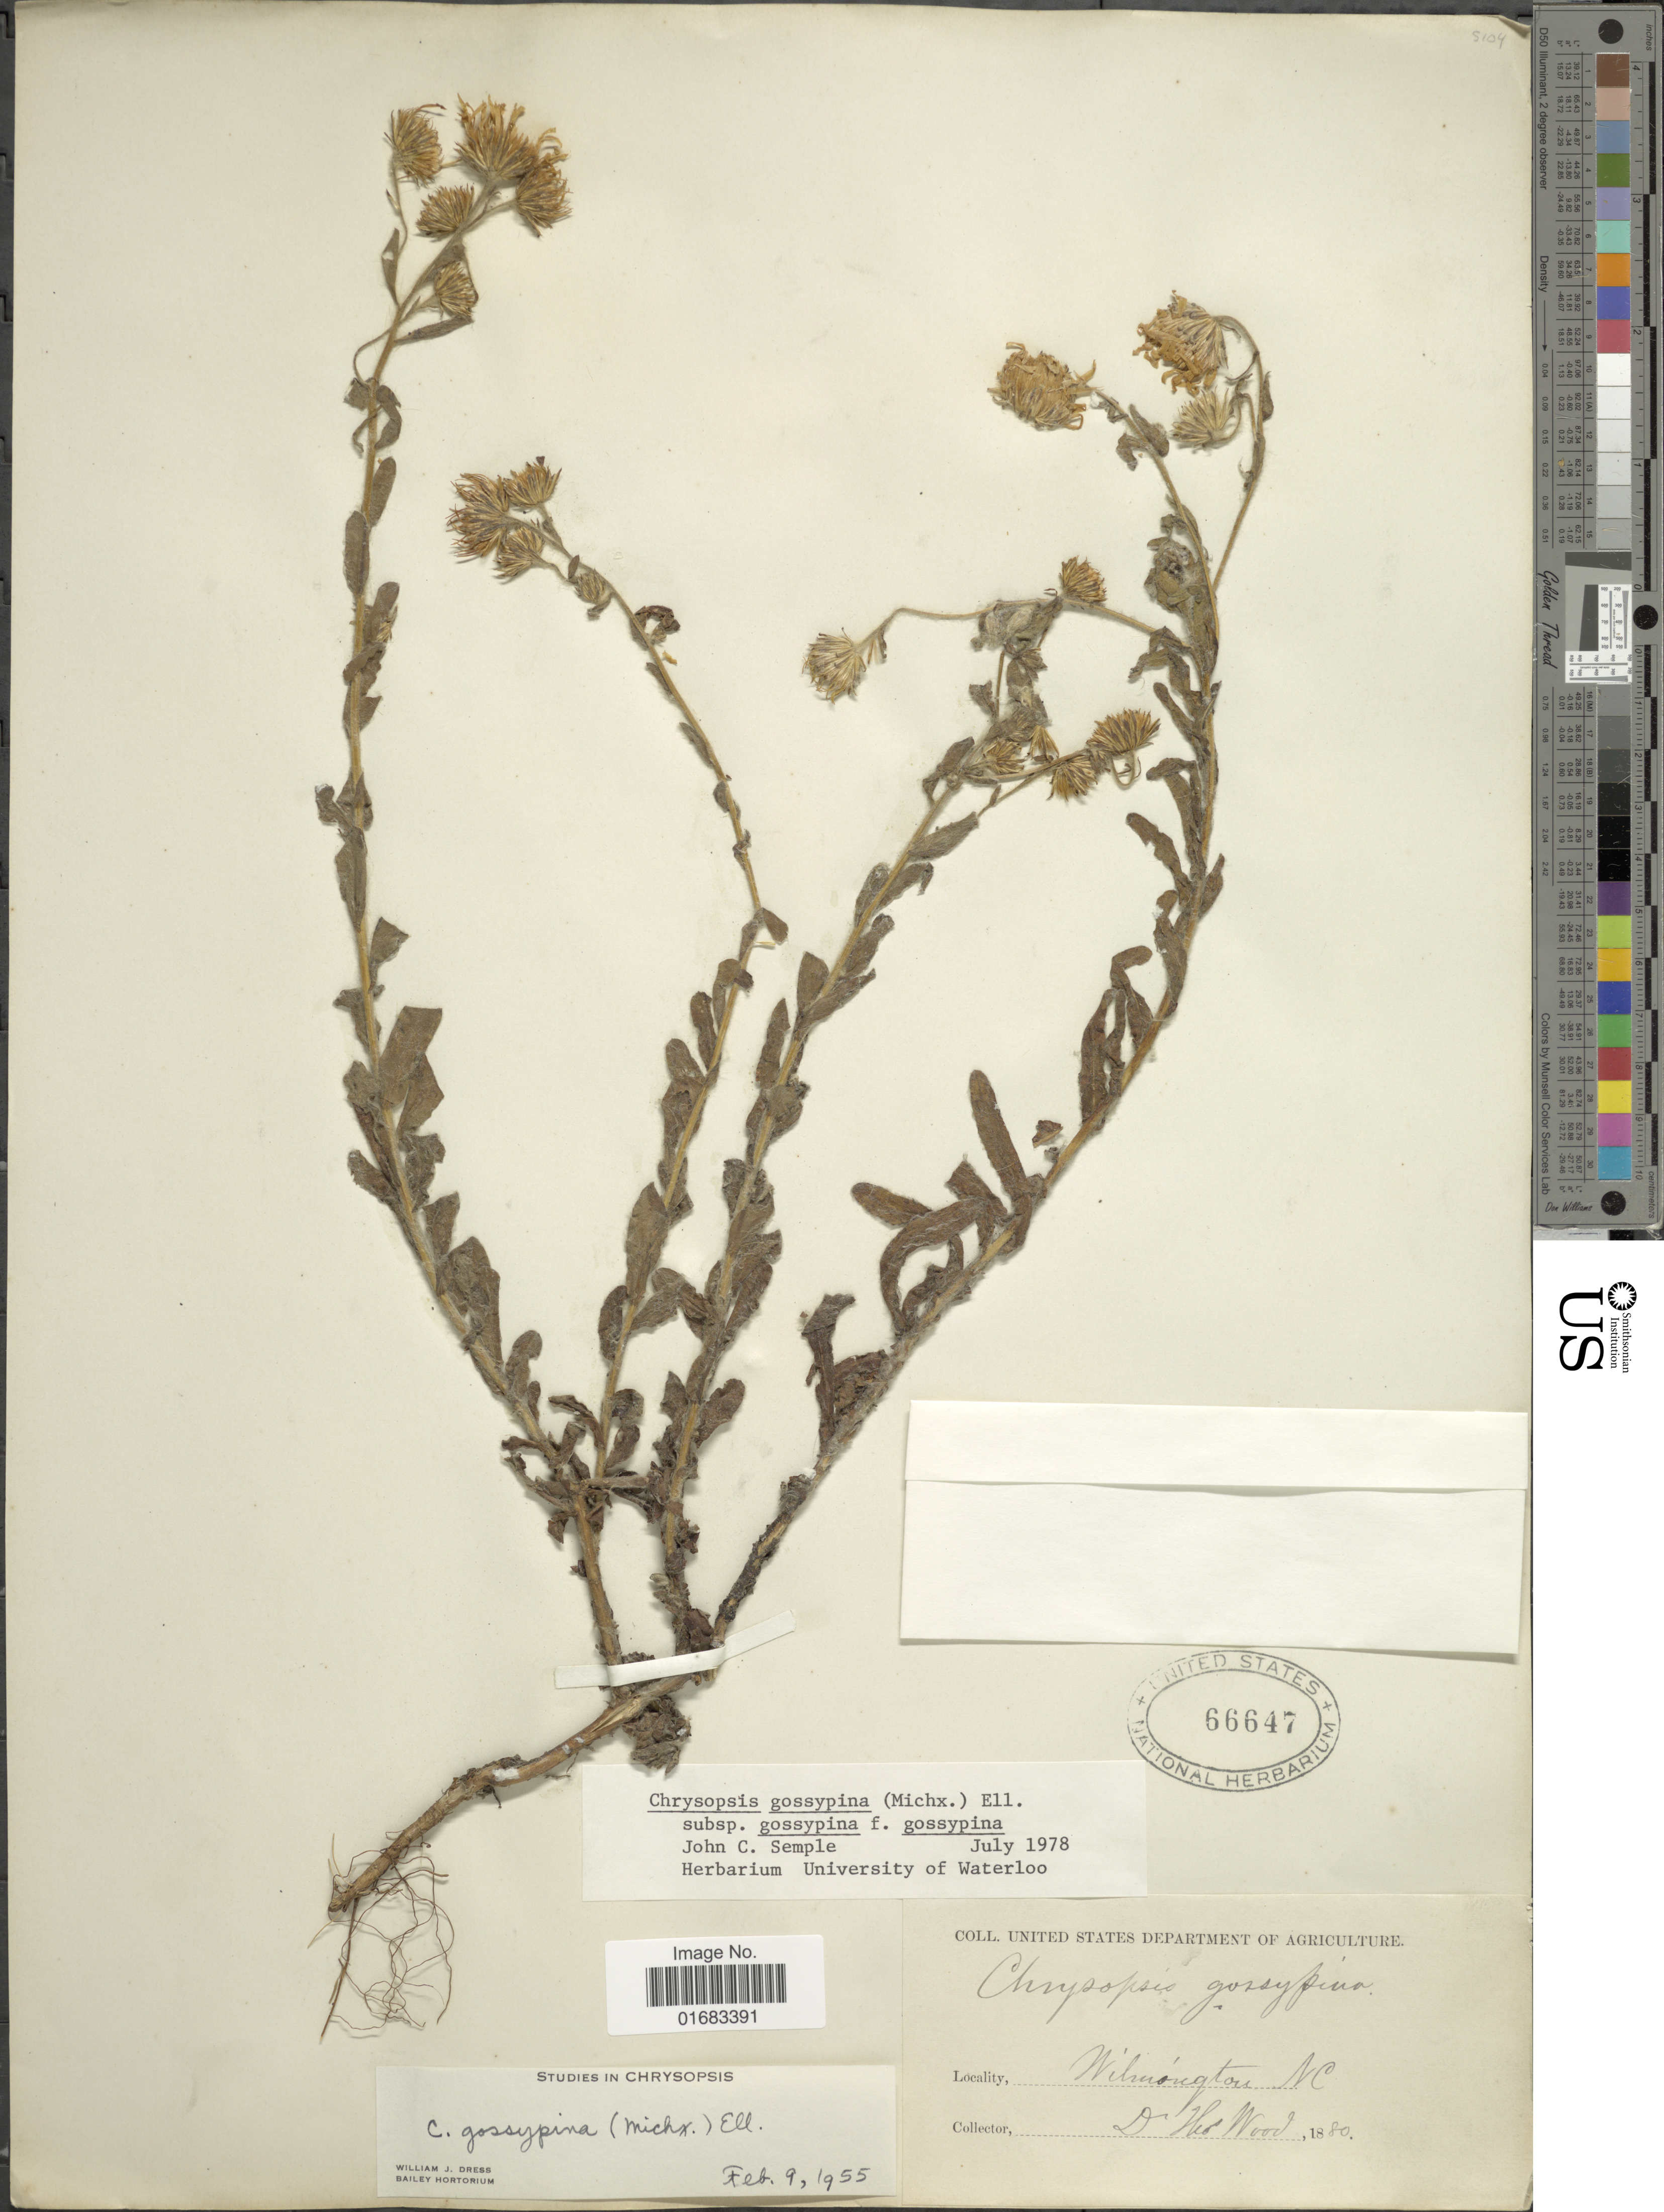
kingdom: Plantae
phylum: Tracheophyta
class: Magnoliopsida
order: Asterales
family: Asteraceae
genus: Chrysopsis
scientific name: Chrysopsis gossypina f. gossypina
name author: (Michx.) Elliott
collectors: H. Wood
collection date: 1880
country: United States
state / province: North Carolina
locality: Wilmington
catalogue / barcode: US 66647